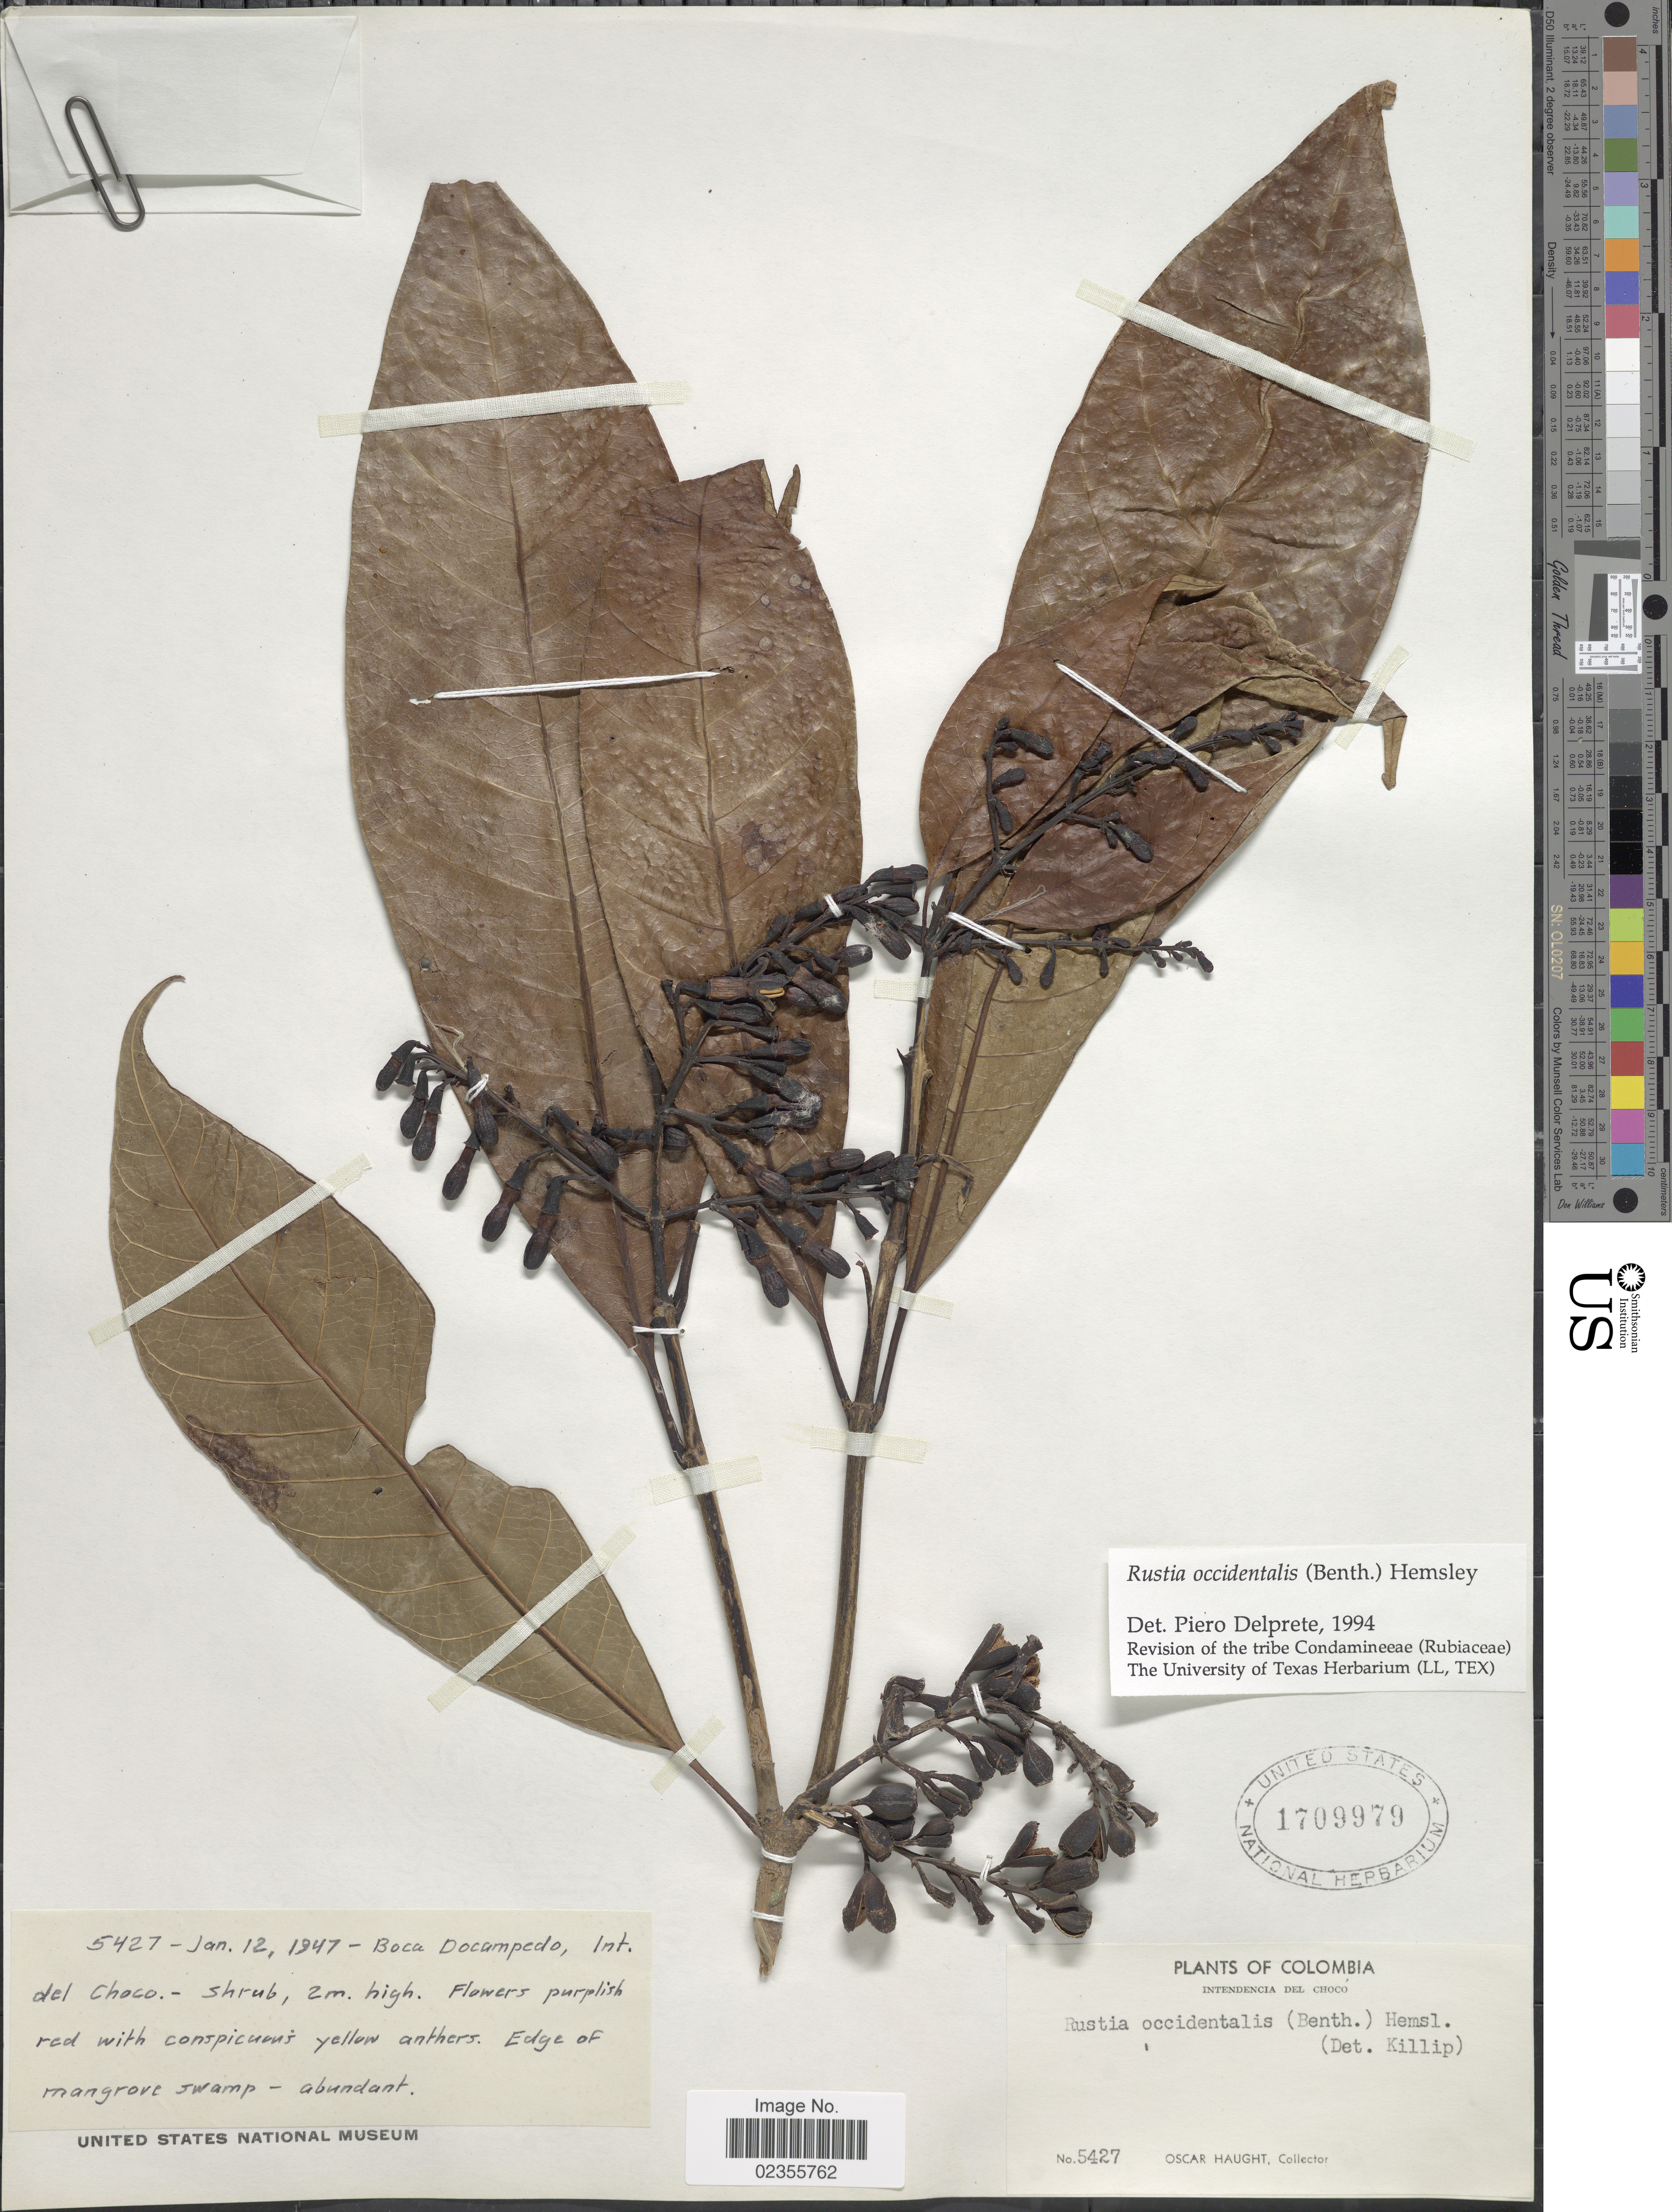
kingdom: Plantae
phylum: Tracheophyta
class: Magnoliopsida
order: Gentianales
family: Rubiaceae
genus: Rustia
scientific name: Rustia occidentalis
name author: (Benth.) Hemsl.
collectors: O. L. Haught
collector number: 5427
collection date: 1947-01-12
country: Colombia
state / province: Chocó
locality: Boca Docampedo, Intendencia del Choco, edge of mangrove swamp.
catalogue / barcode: US 1709979